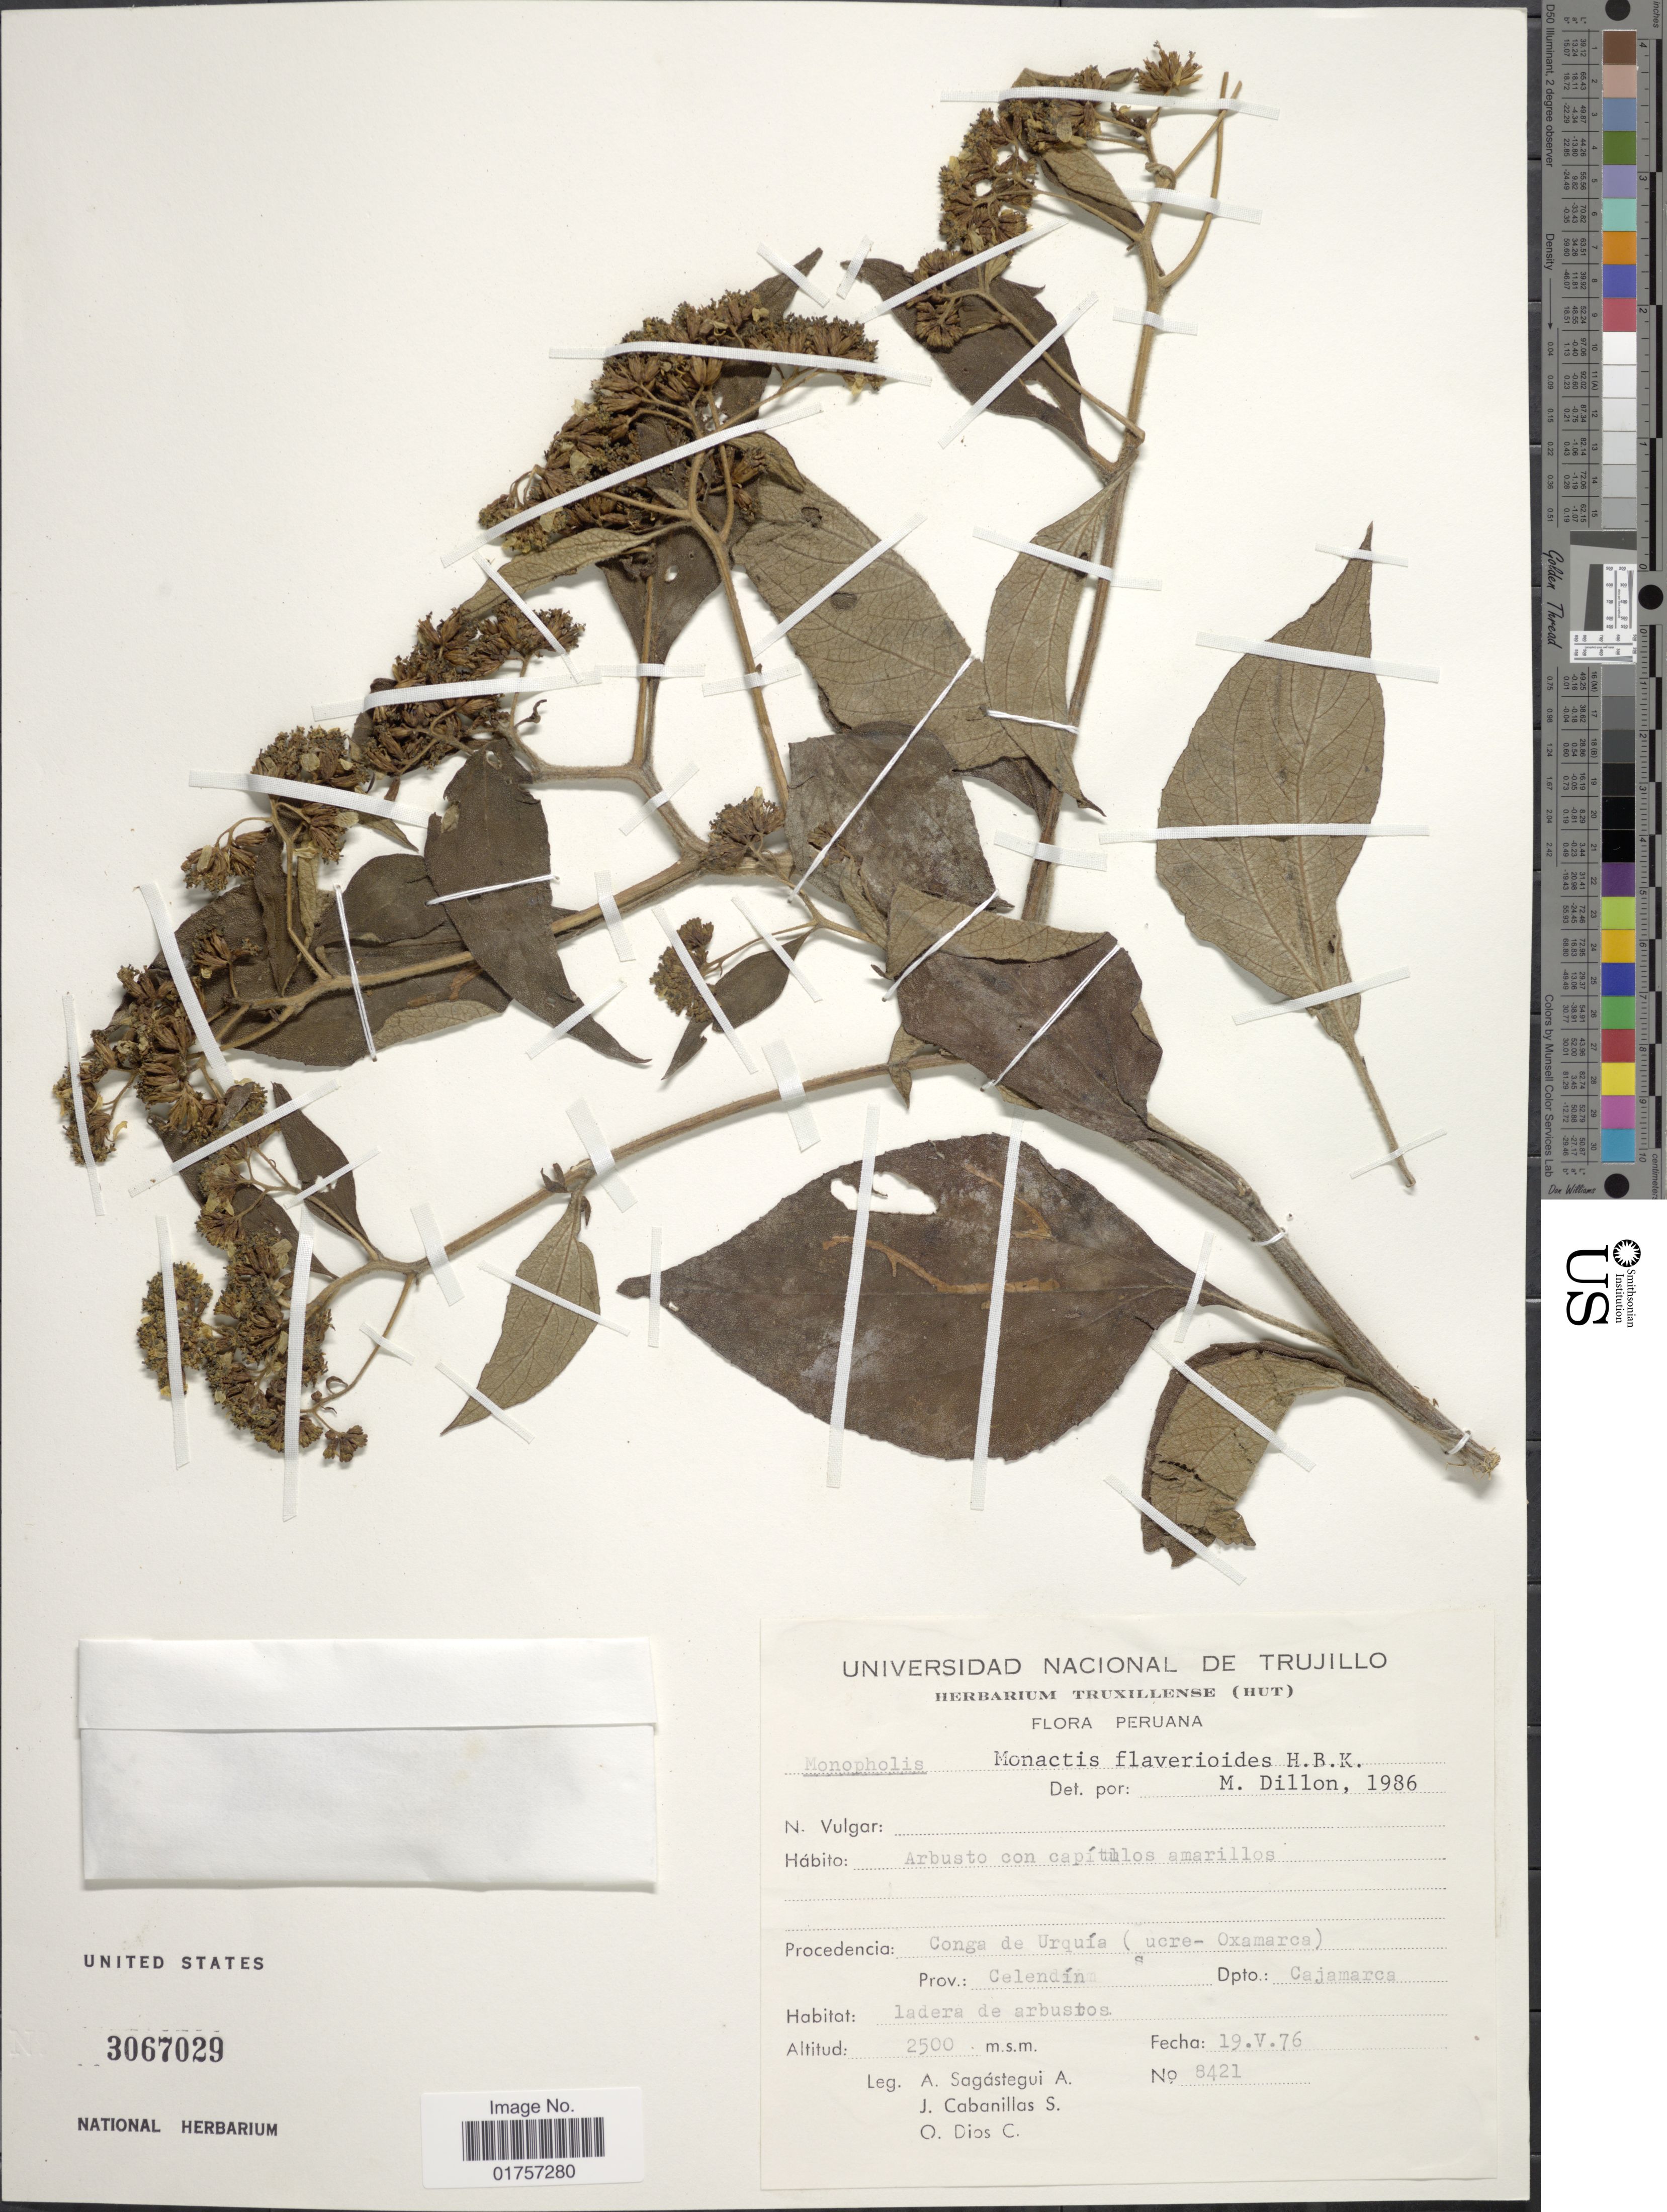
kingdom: Plantae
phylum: Tracheophyta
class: Magnoliopsida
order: Asterales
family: Asteraceae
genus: Monactis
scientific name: Monactis flaverioides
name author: Humb.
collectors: A. Sagástegui A., J. Cabanillas S. & O. Dios C.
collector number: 8421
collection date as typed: Transcribed d/m/y: 19/5/76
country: Peru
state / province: Cajamarca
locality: Procedencia: Conga de Urquía (ucre-Oxamarca). Prov.: Celendín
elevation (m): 2500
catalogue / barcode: US 3067029